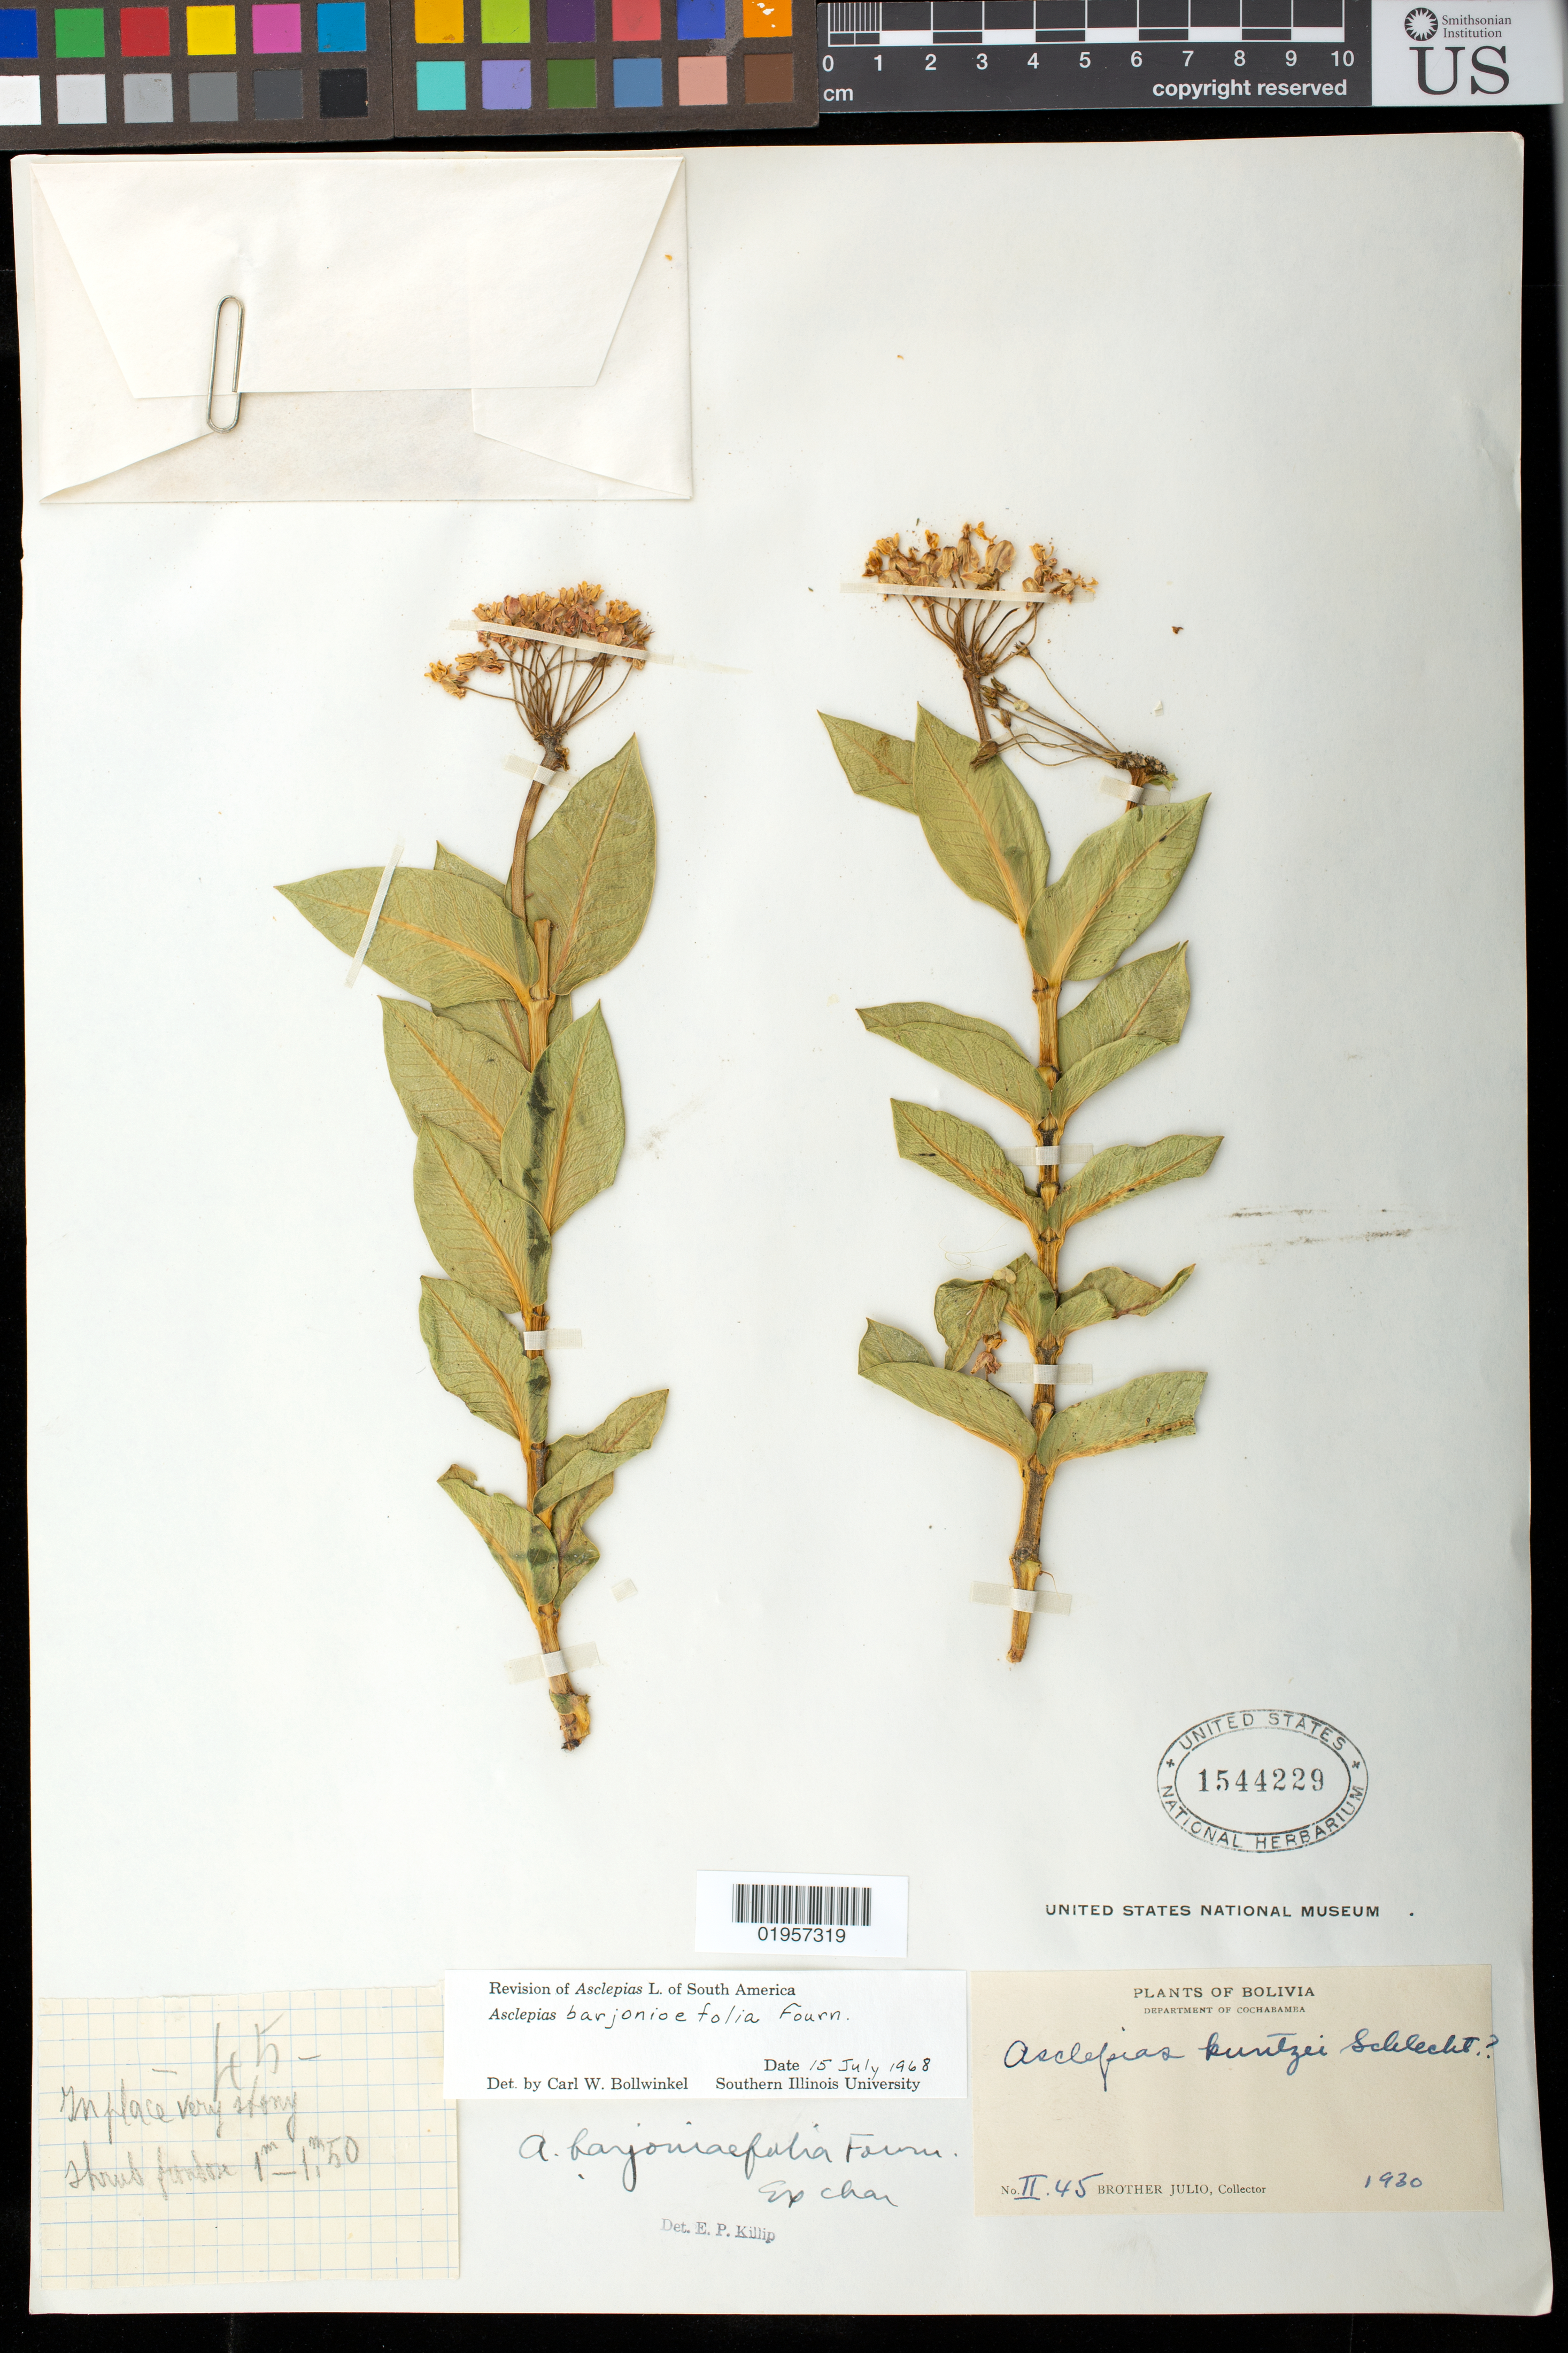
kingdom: Plantae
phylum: Tracheophyta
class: Magnoliopsida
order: Gentianales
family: Apocynaceae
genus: Asclepias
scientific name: Asclepias barjoniifolia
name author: E. Fourn.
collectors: Bro. Julio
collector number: II.45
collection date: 1930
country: Bolivia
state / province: Cochabamba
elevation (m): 2600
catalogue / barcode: US 1544229